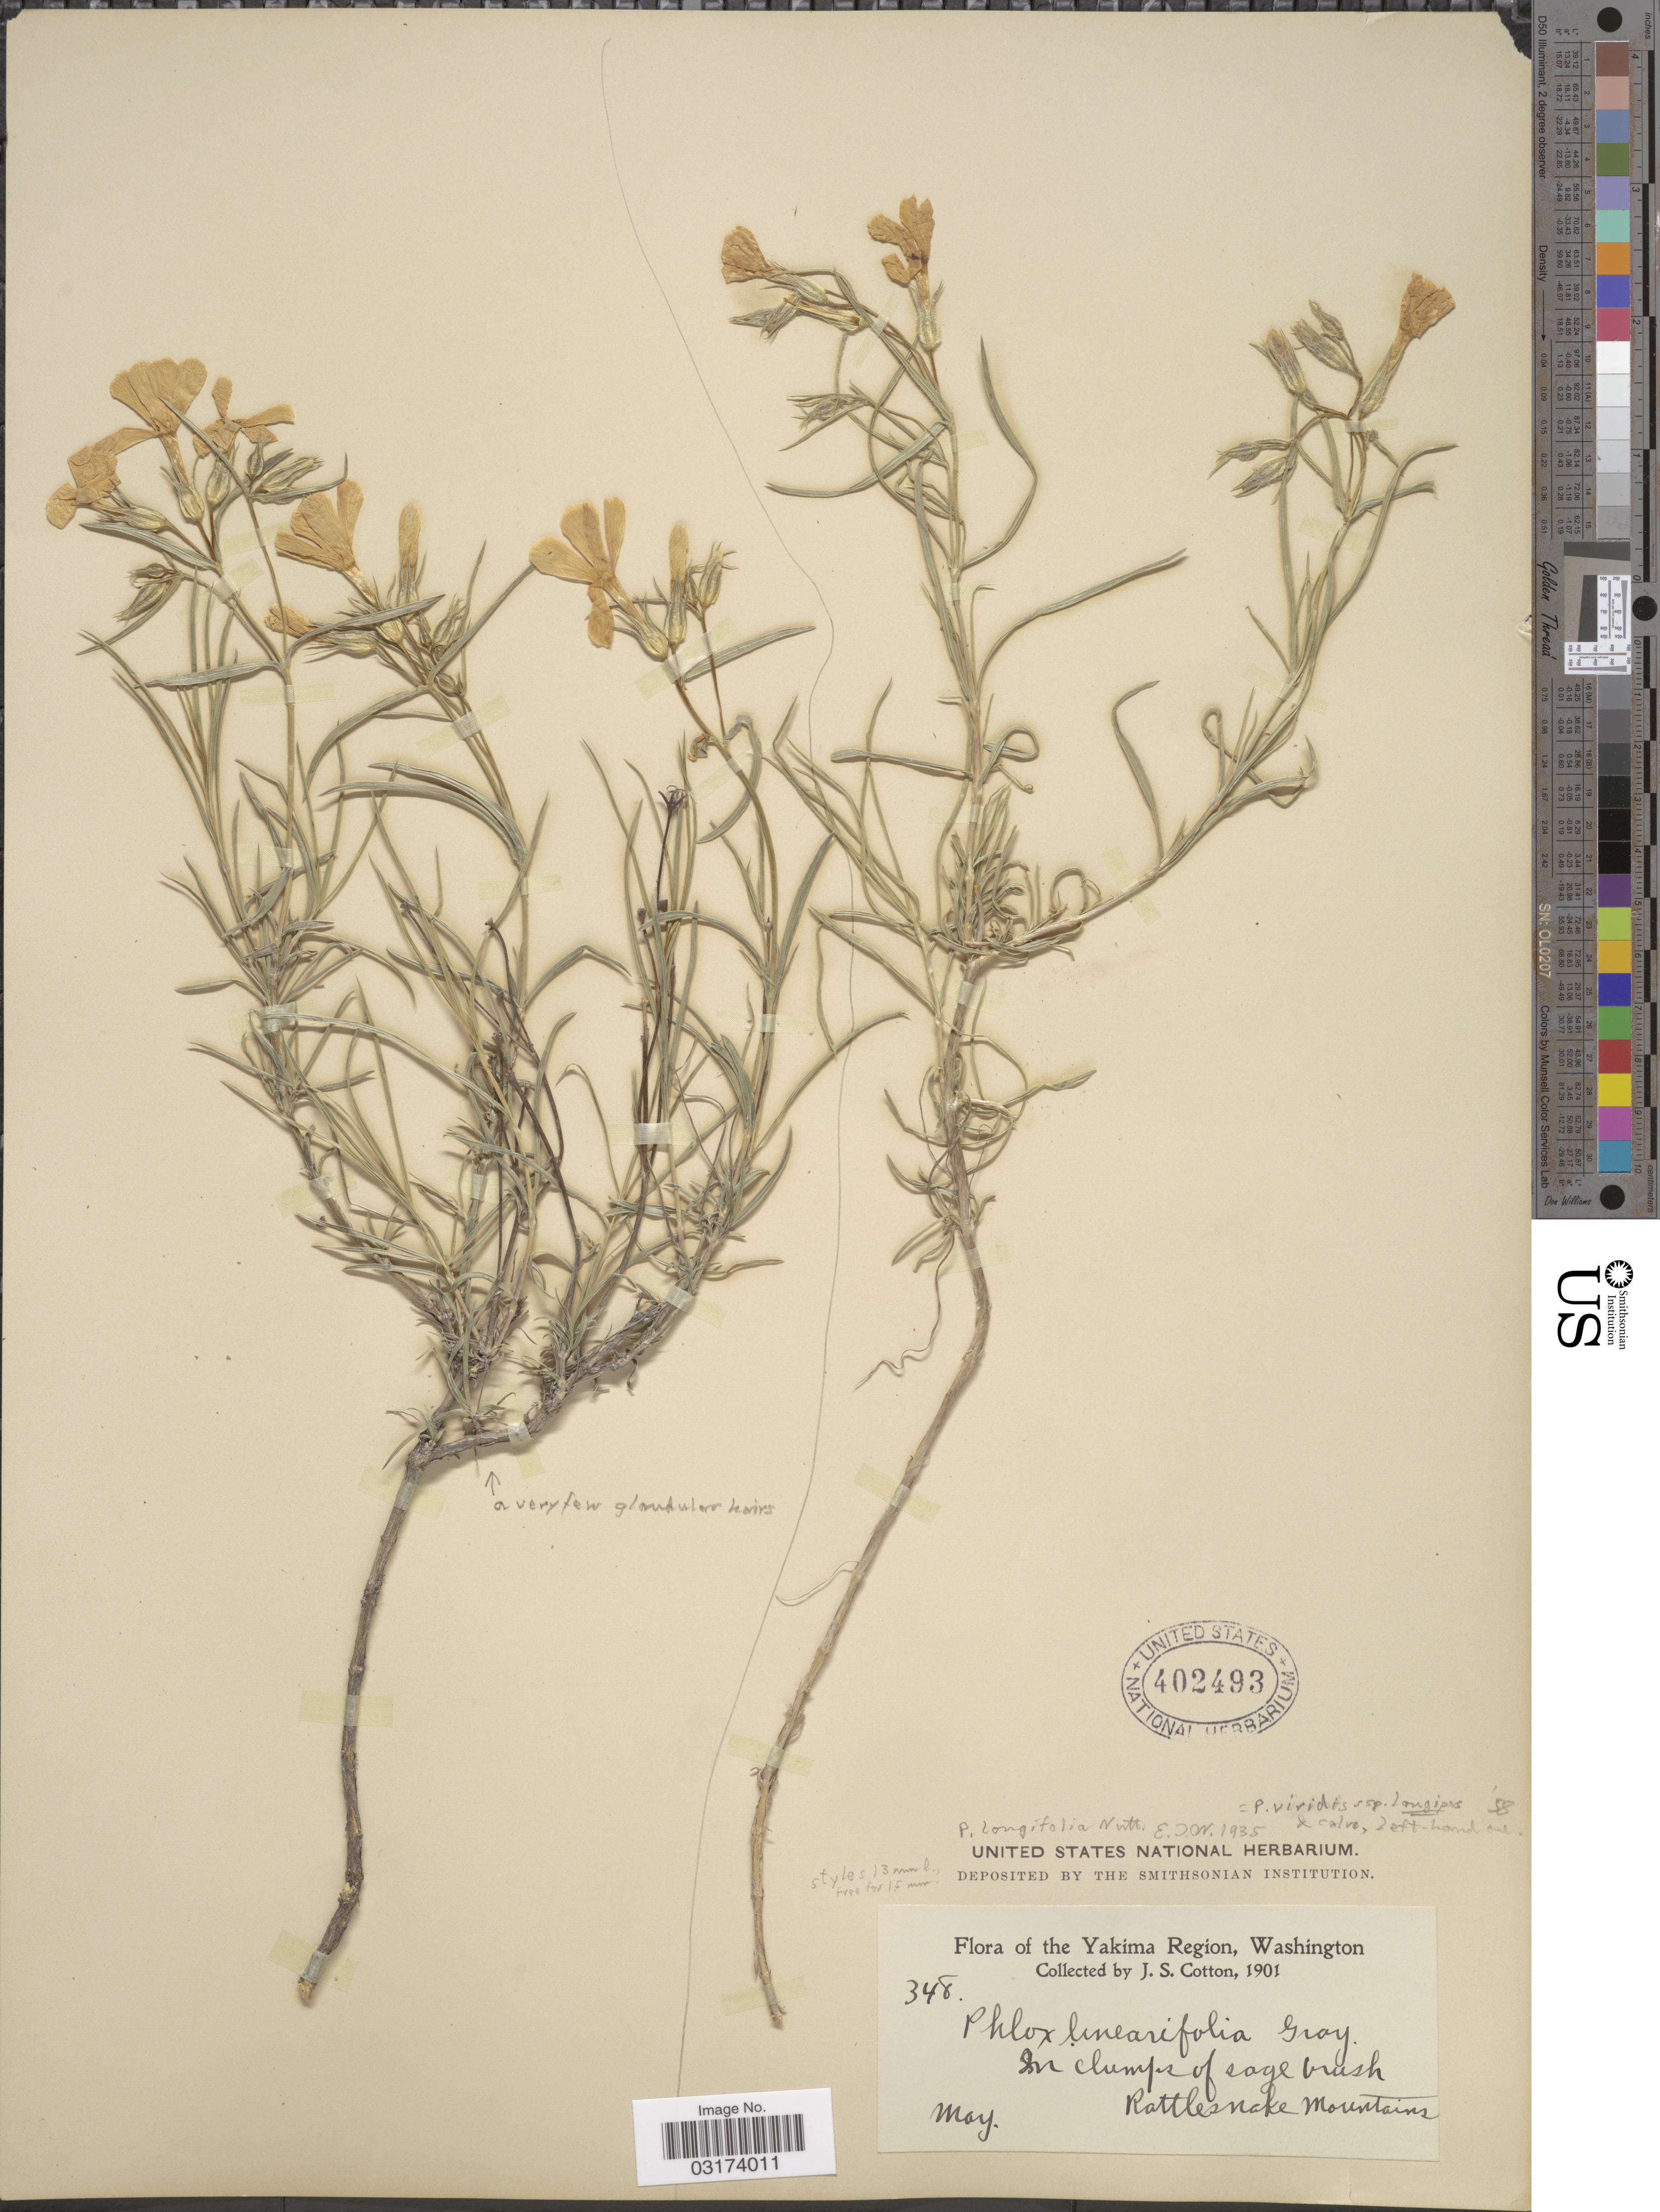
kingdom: Plantae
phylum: Tracheophyta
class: Magnoliopsida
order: Ericales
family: Polemoniaceae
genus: Phlox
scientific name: Phlox longifolia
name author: Nutt.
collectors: J. S. Cotton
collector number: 348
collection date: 1901-05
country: United States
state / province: Washington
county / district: Yakima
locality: Yakima Region, In clumps of sage brush, Rattlesnake Mountains.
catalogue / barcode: US 402493